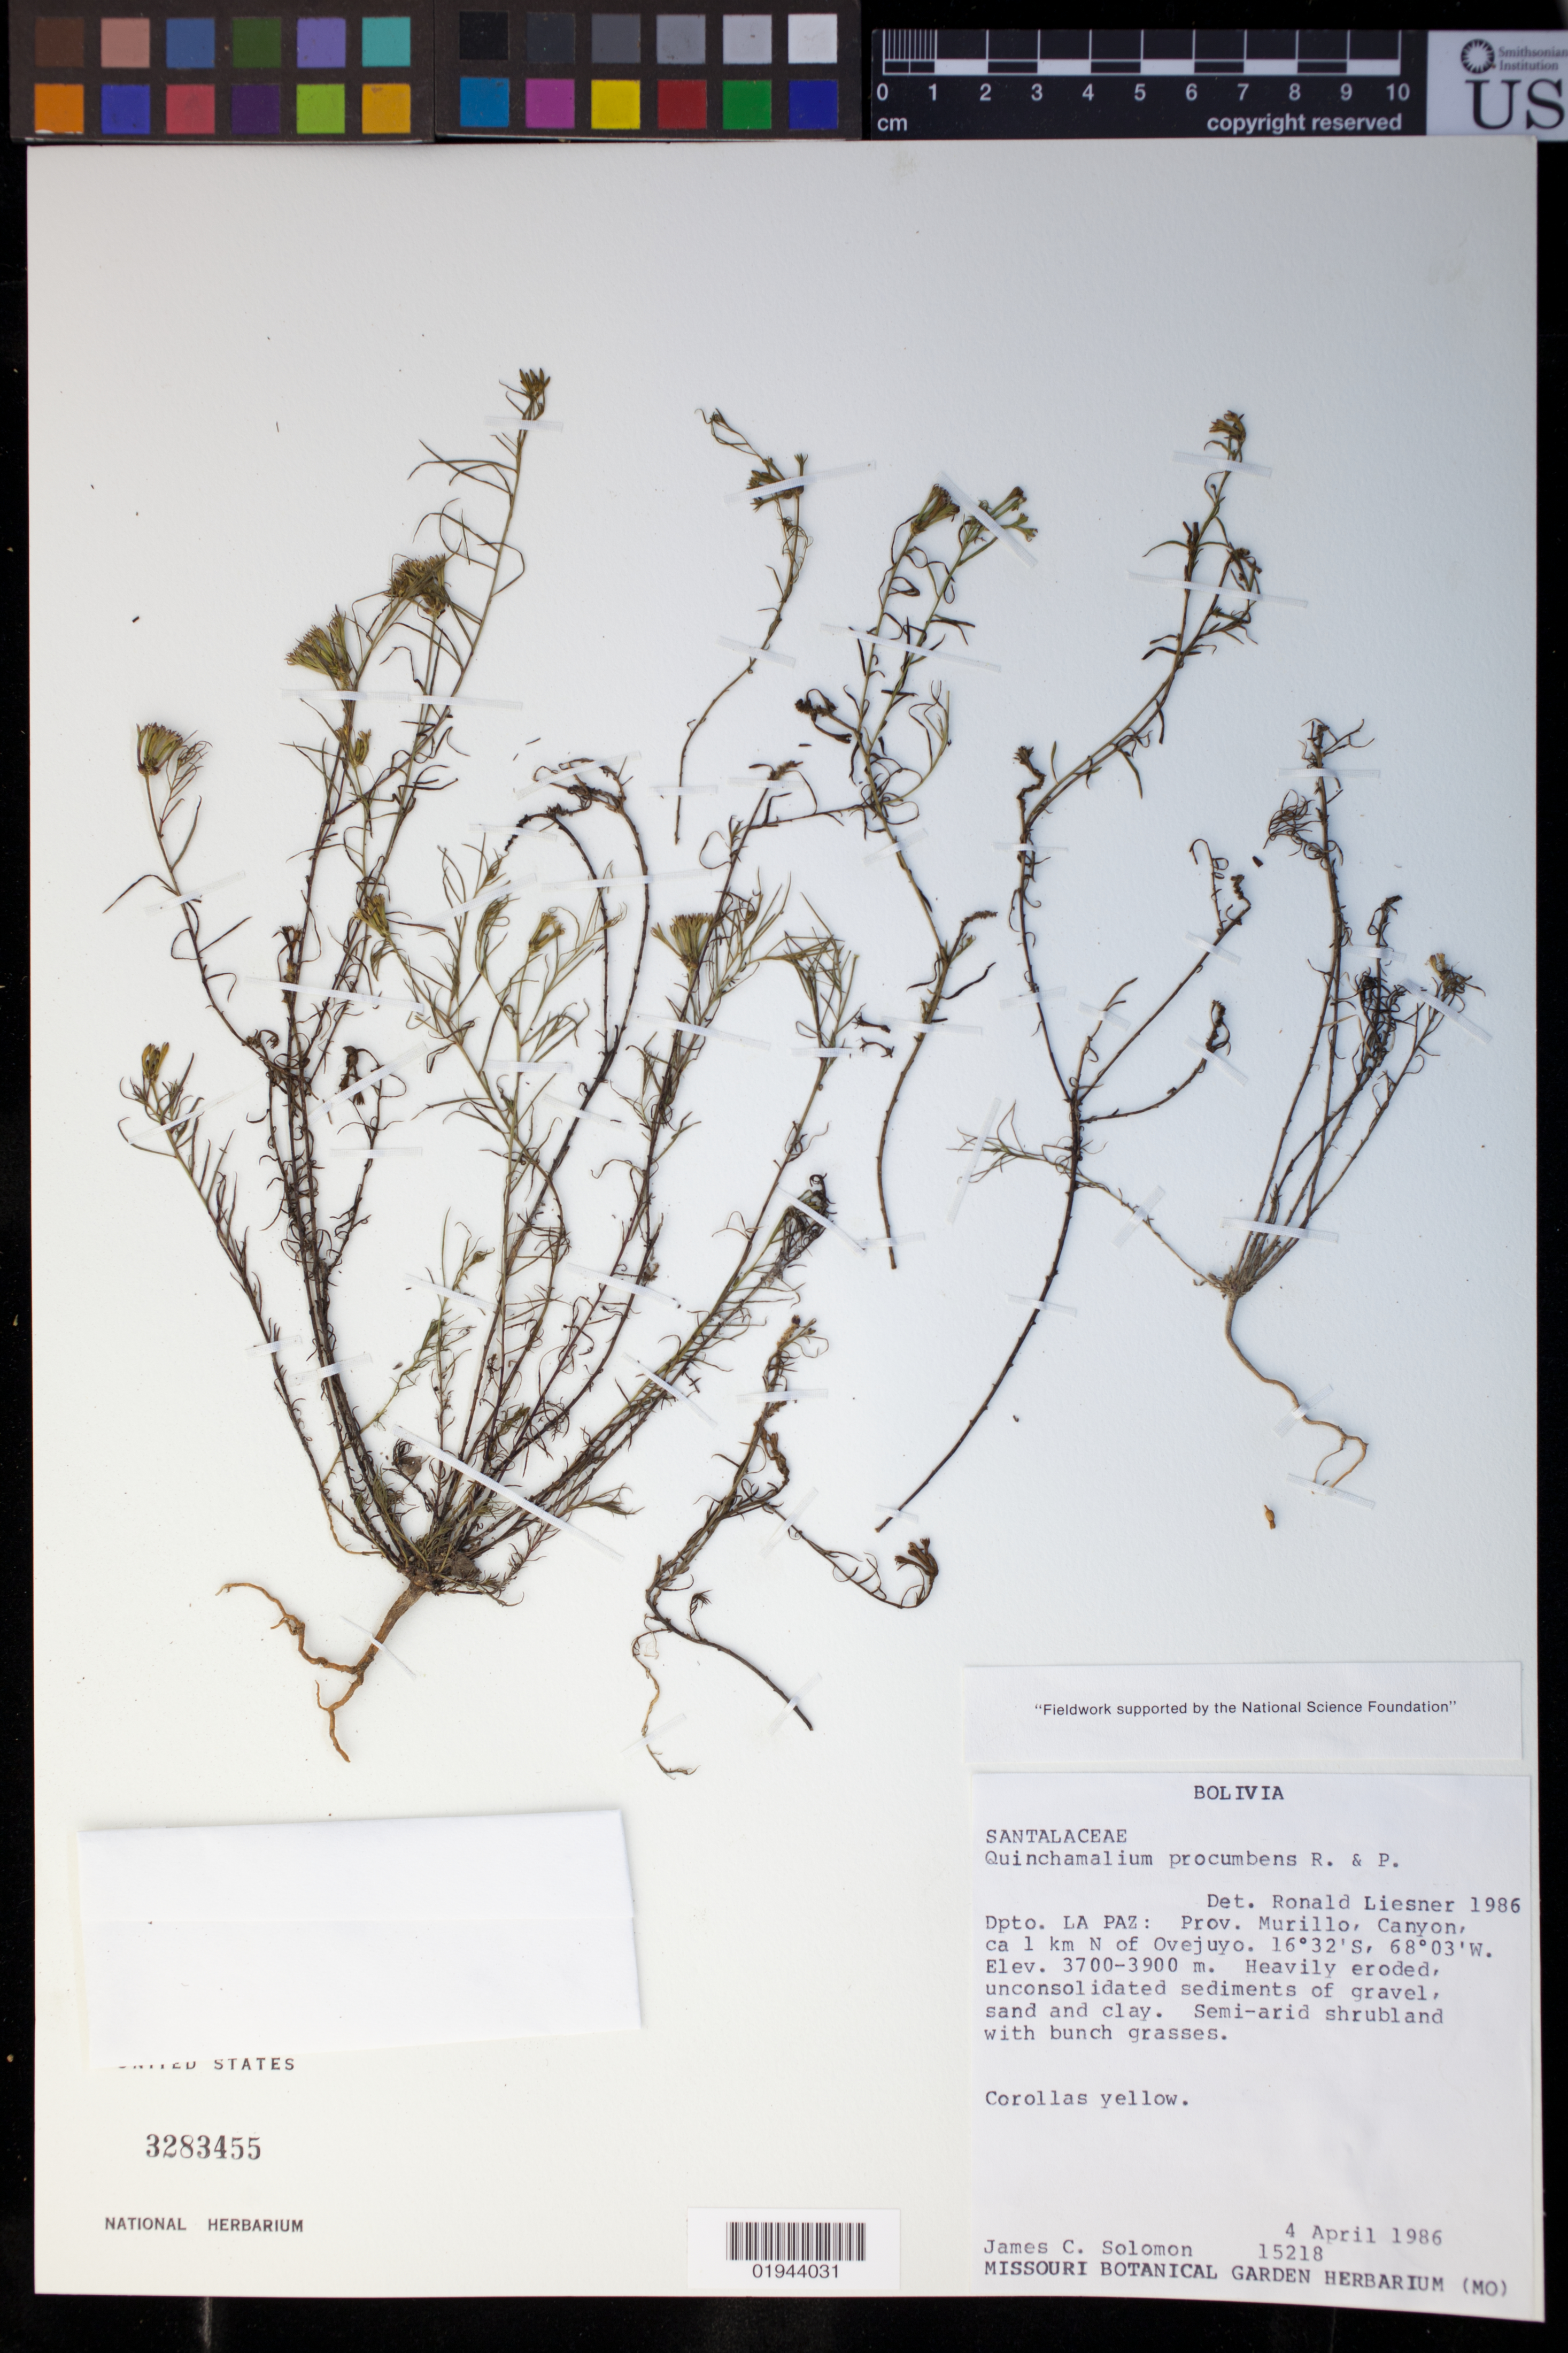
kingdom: Plantae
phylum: Tracheophyta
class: Magnoliopsida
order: Santalales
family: Schoepfiaceae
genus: Quinchamalium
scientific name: Quinchamalium procumbens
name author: Ruiz & Pav.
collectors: J. C. Solomon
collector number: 15218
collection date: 1986-04-04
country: Bolivia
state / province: La Paz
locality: Dpto. La Paz: Prov. Murillo, Canyon, ca 1 km N of Ovejuyo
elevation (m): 3700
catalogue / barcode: US 3283455